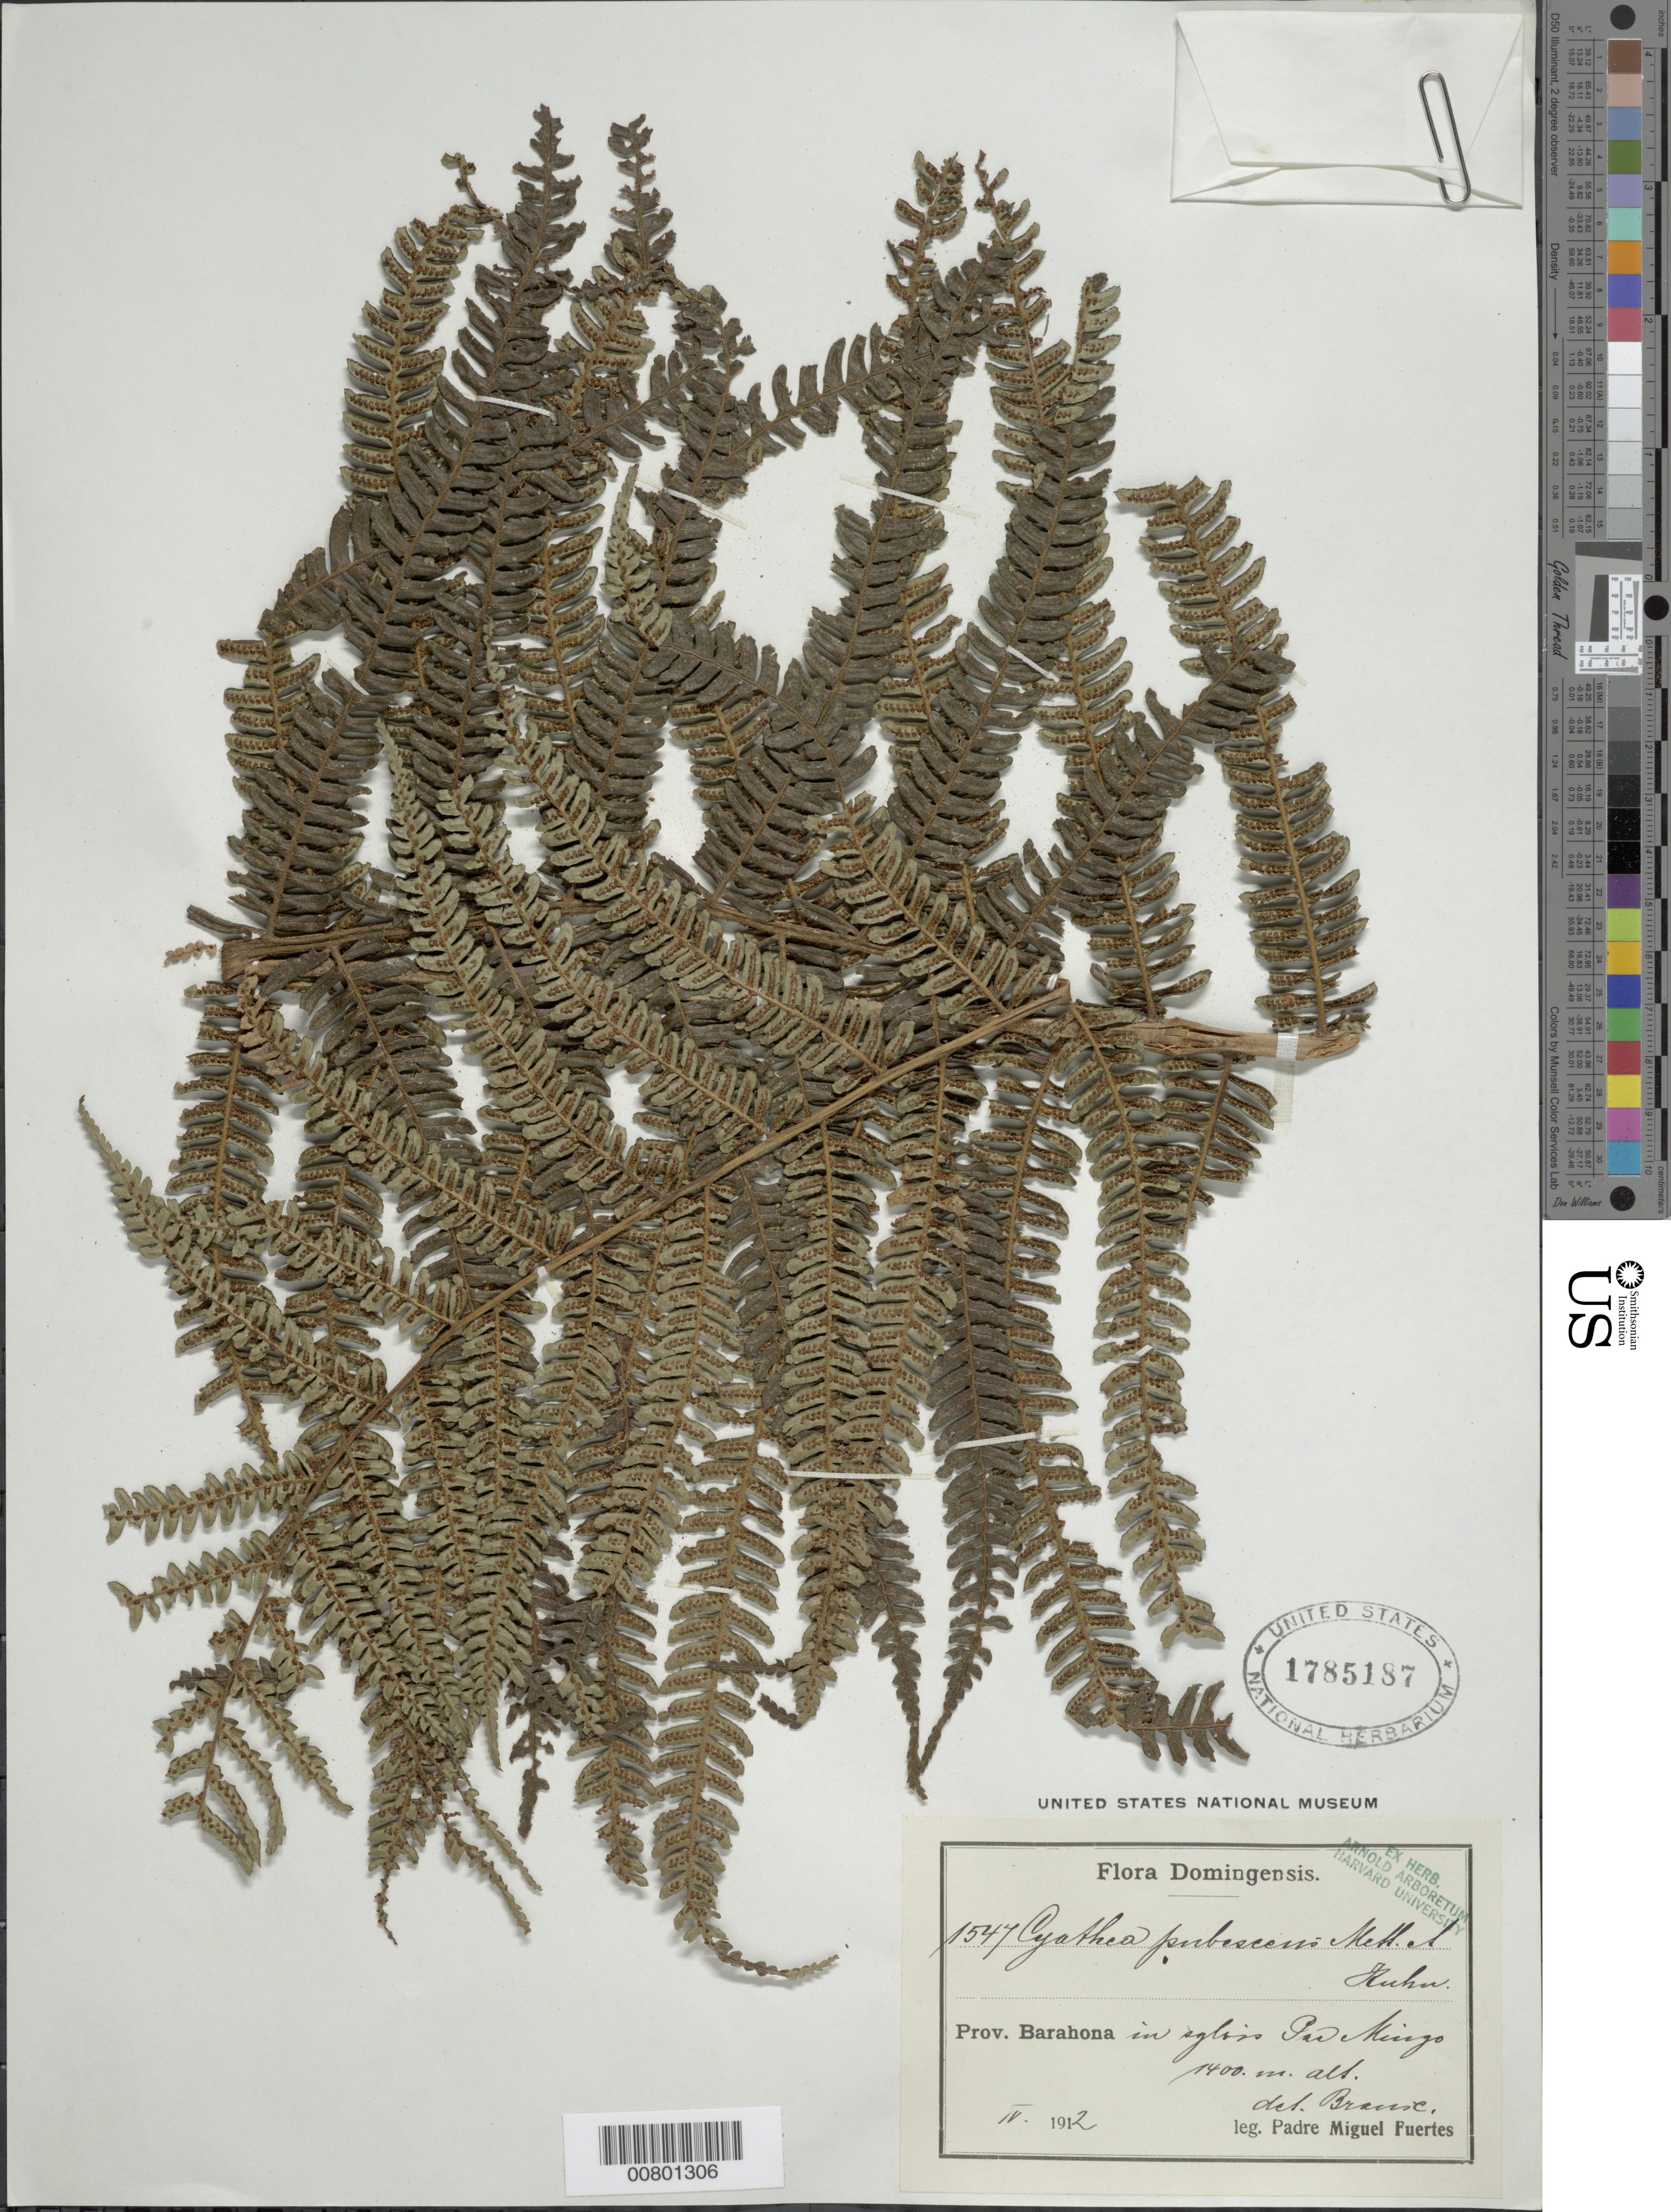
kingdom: Plantae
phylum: Tracheophyta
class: Polypodiopsida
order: Cyatheales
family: Cyatheaceae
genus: Alsophila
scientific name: Alsophila woodwardioides var. hieronymii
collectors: M. D. Fuertes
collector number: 1547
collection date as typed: Apr 1912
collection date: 1912-04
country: Dominican Republic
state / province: Barahona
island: Hispaniola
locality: Pas Mingo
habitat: Woods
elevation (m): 1400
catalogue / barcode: US 1785187